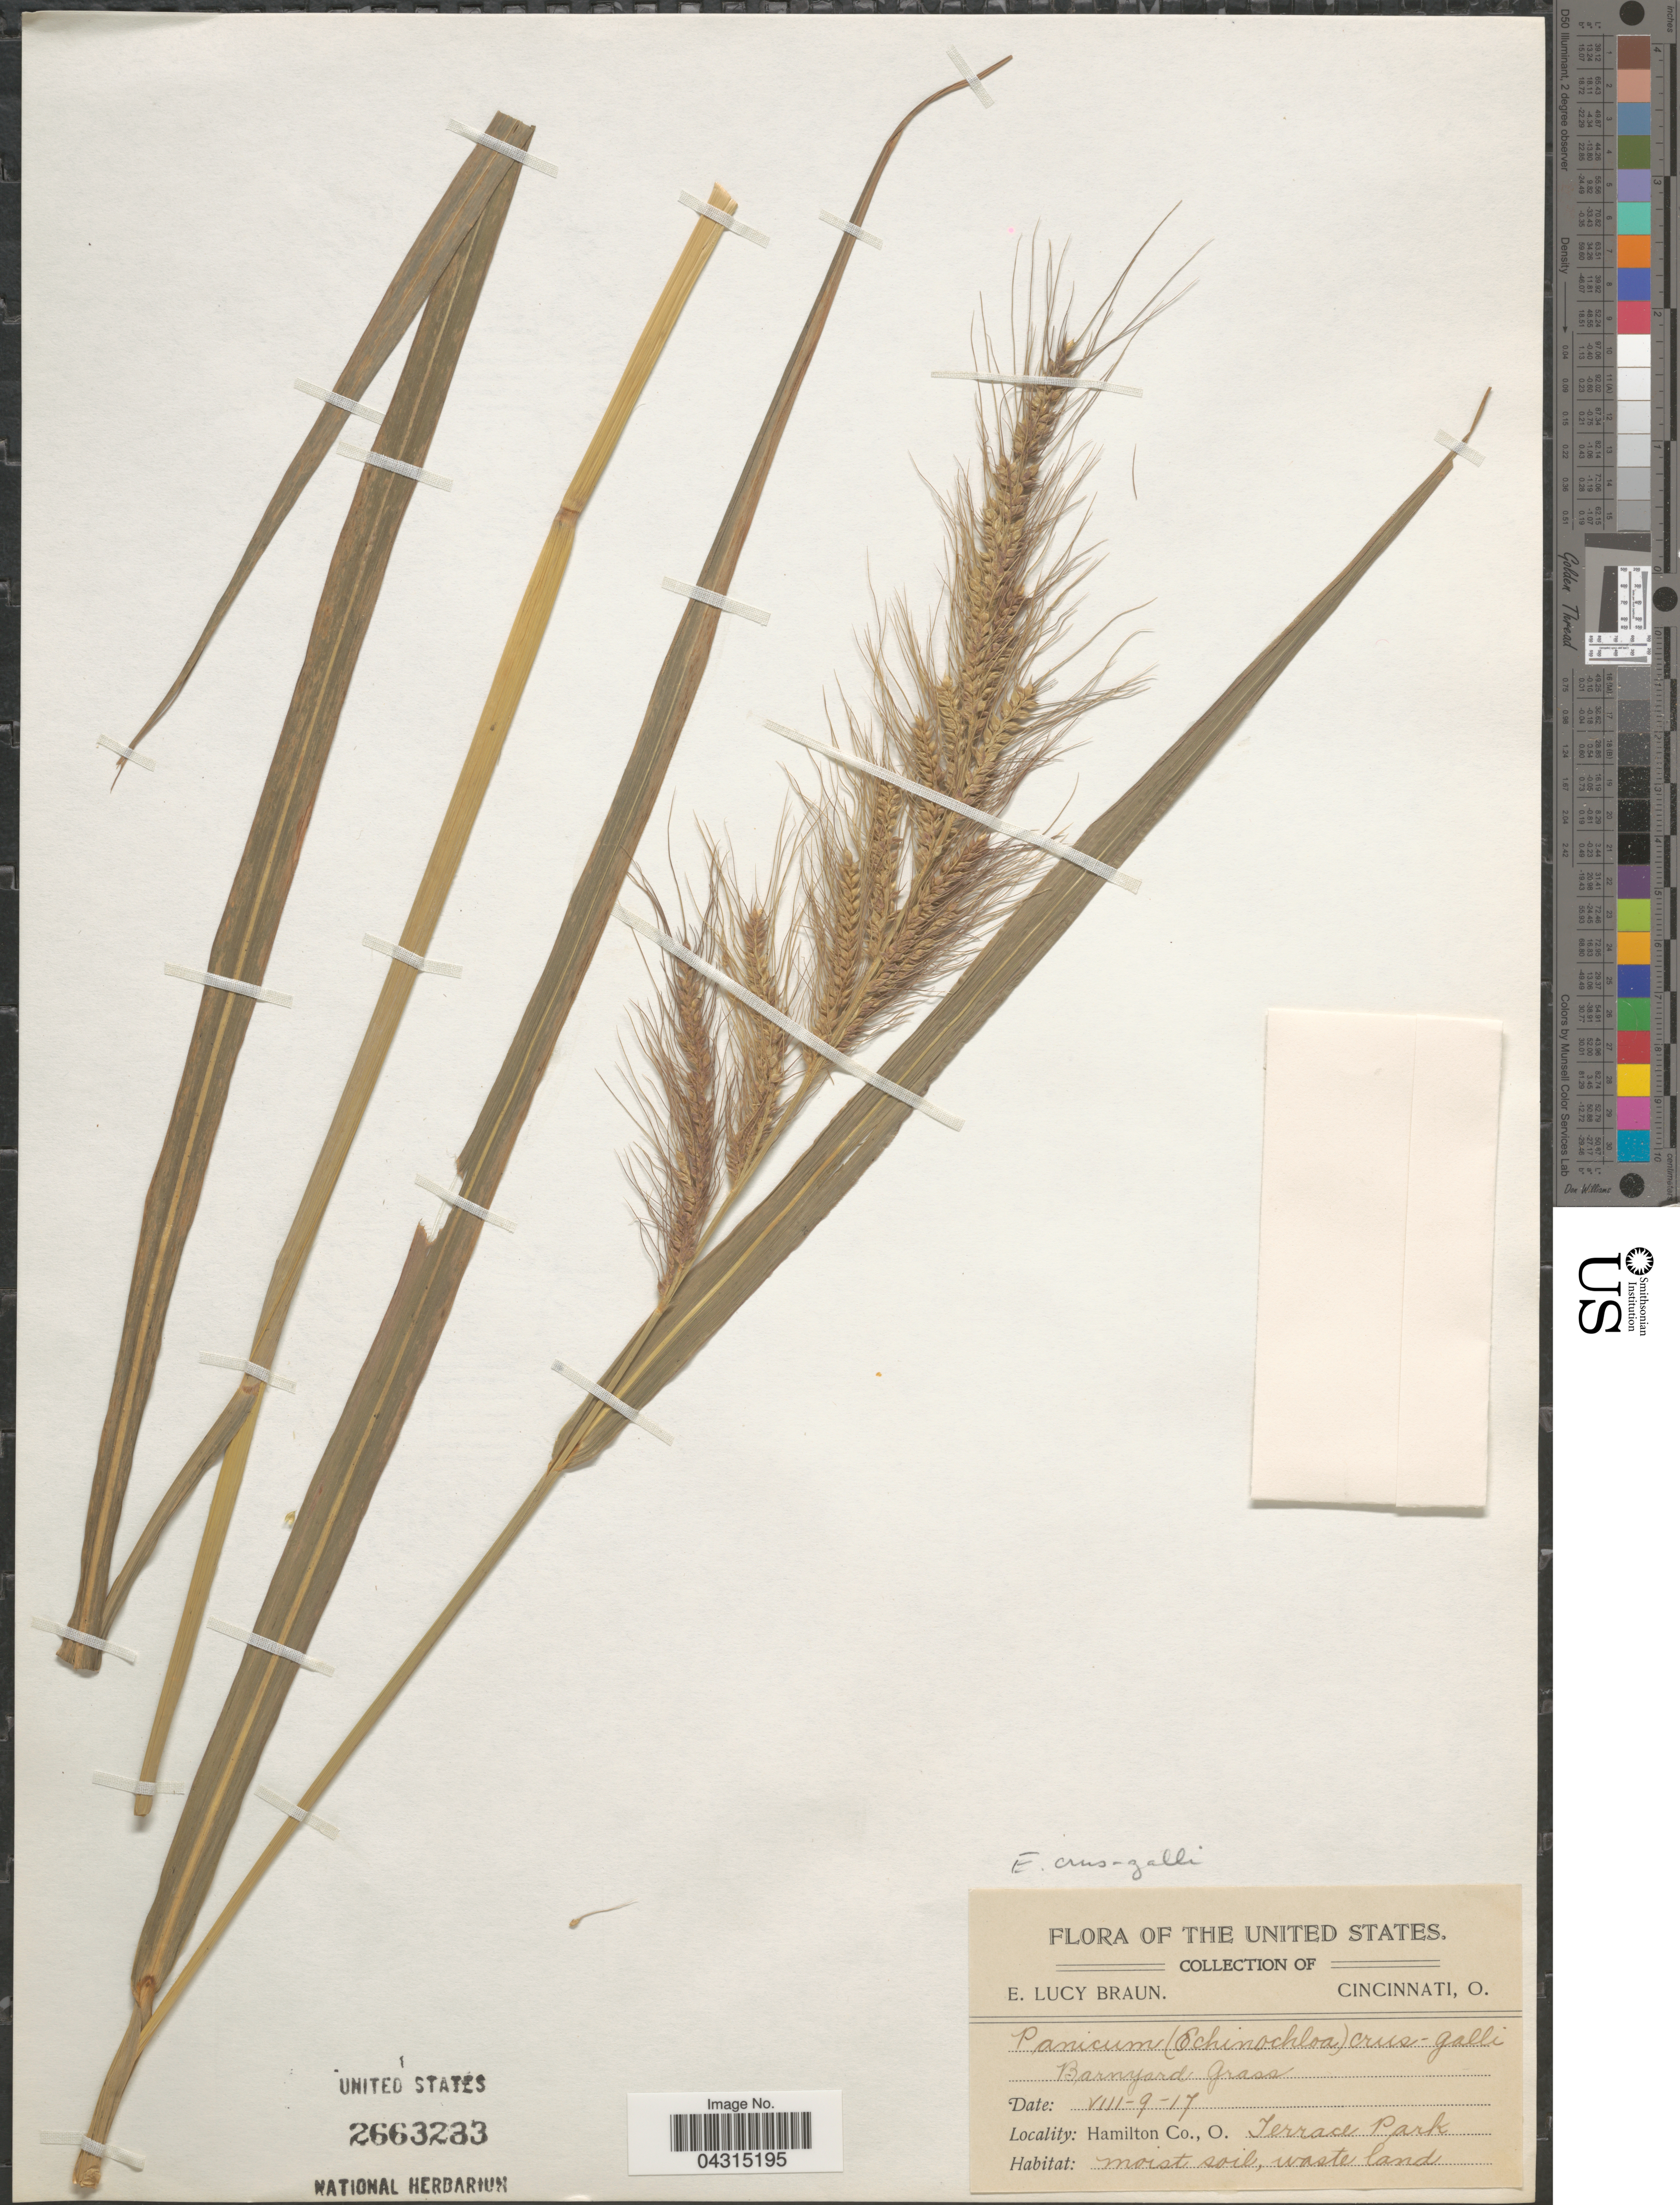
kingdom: Plantae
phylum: Tracheophyta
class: Liliopsida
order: Poales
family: Poaceae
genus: Echinochloa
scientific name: Echinochloa crus-galli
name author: (L.) P. Beauv.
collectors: E. L. Braun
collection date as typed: Transcribed d/m/y: 9/8/17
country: United States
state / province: Ohio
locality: Hamilton Co. Terrace Park.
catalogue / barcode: US 2663233